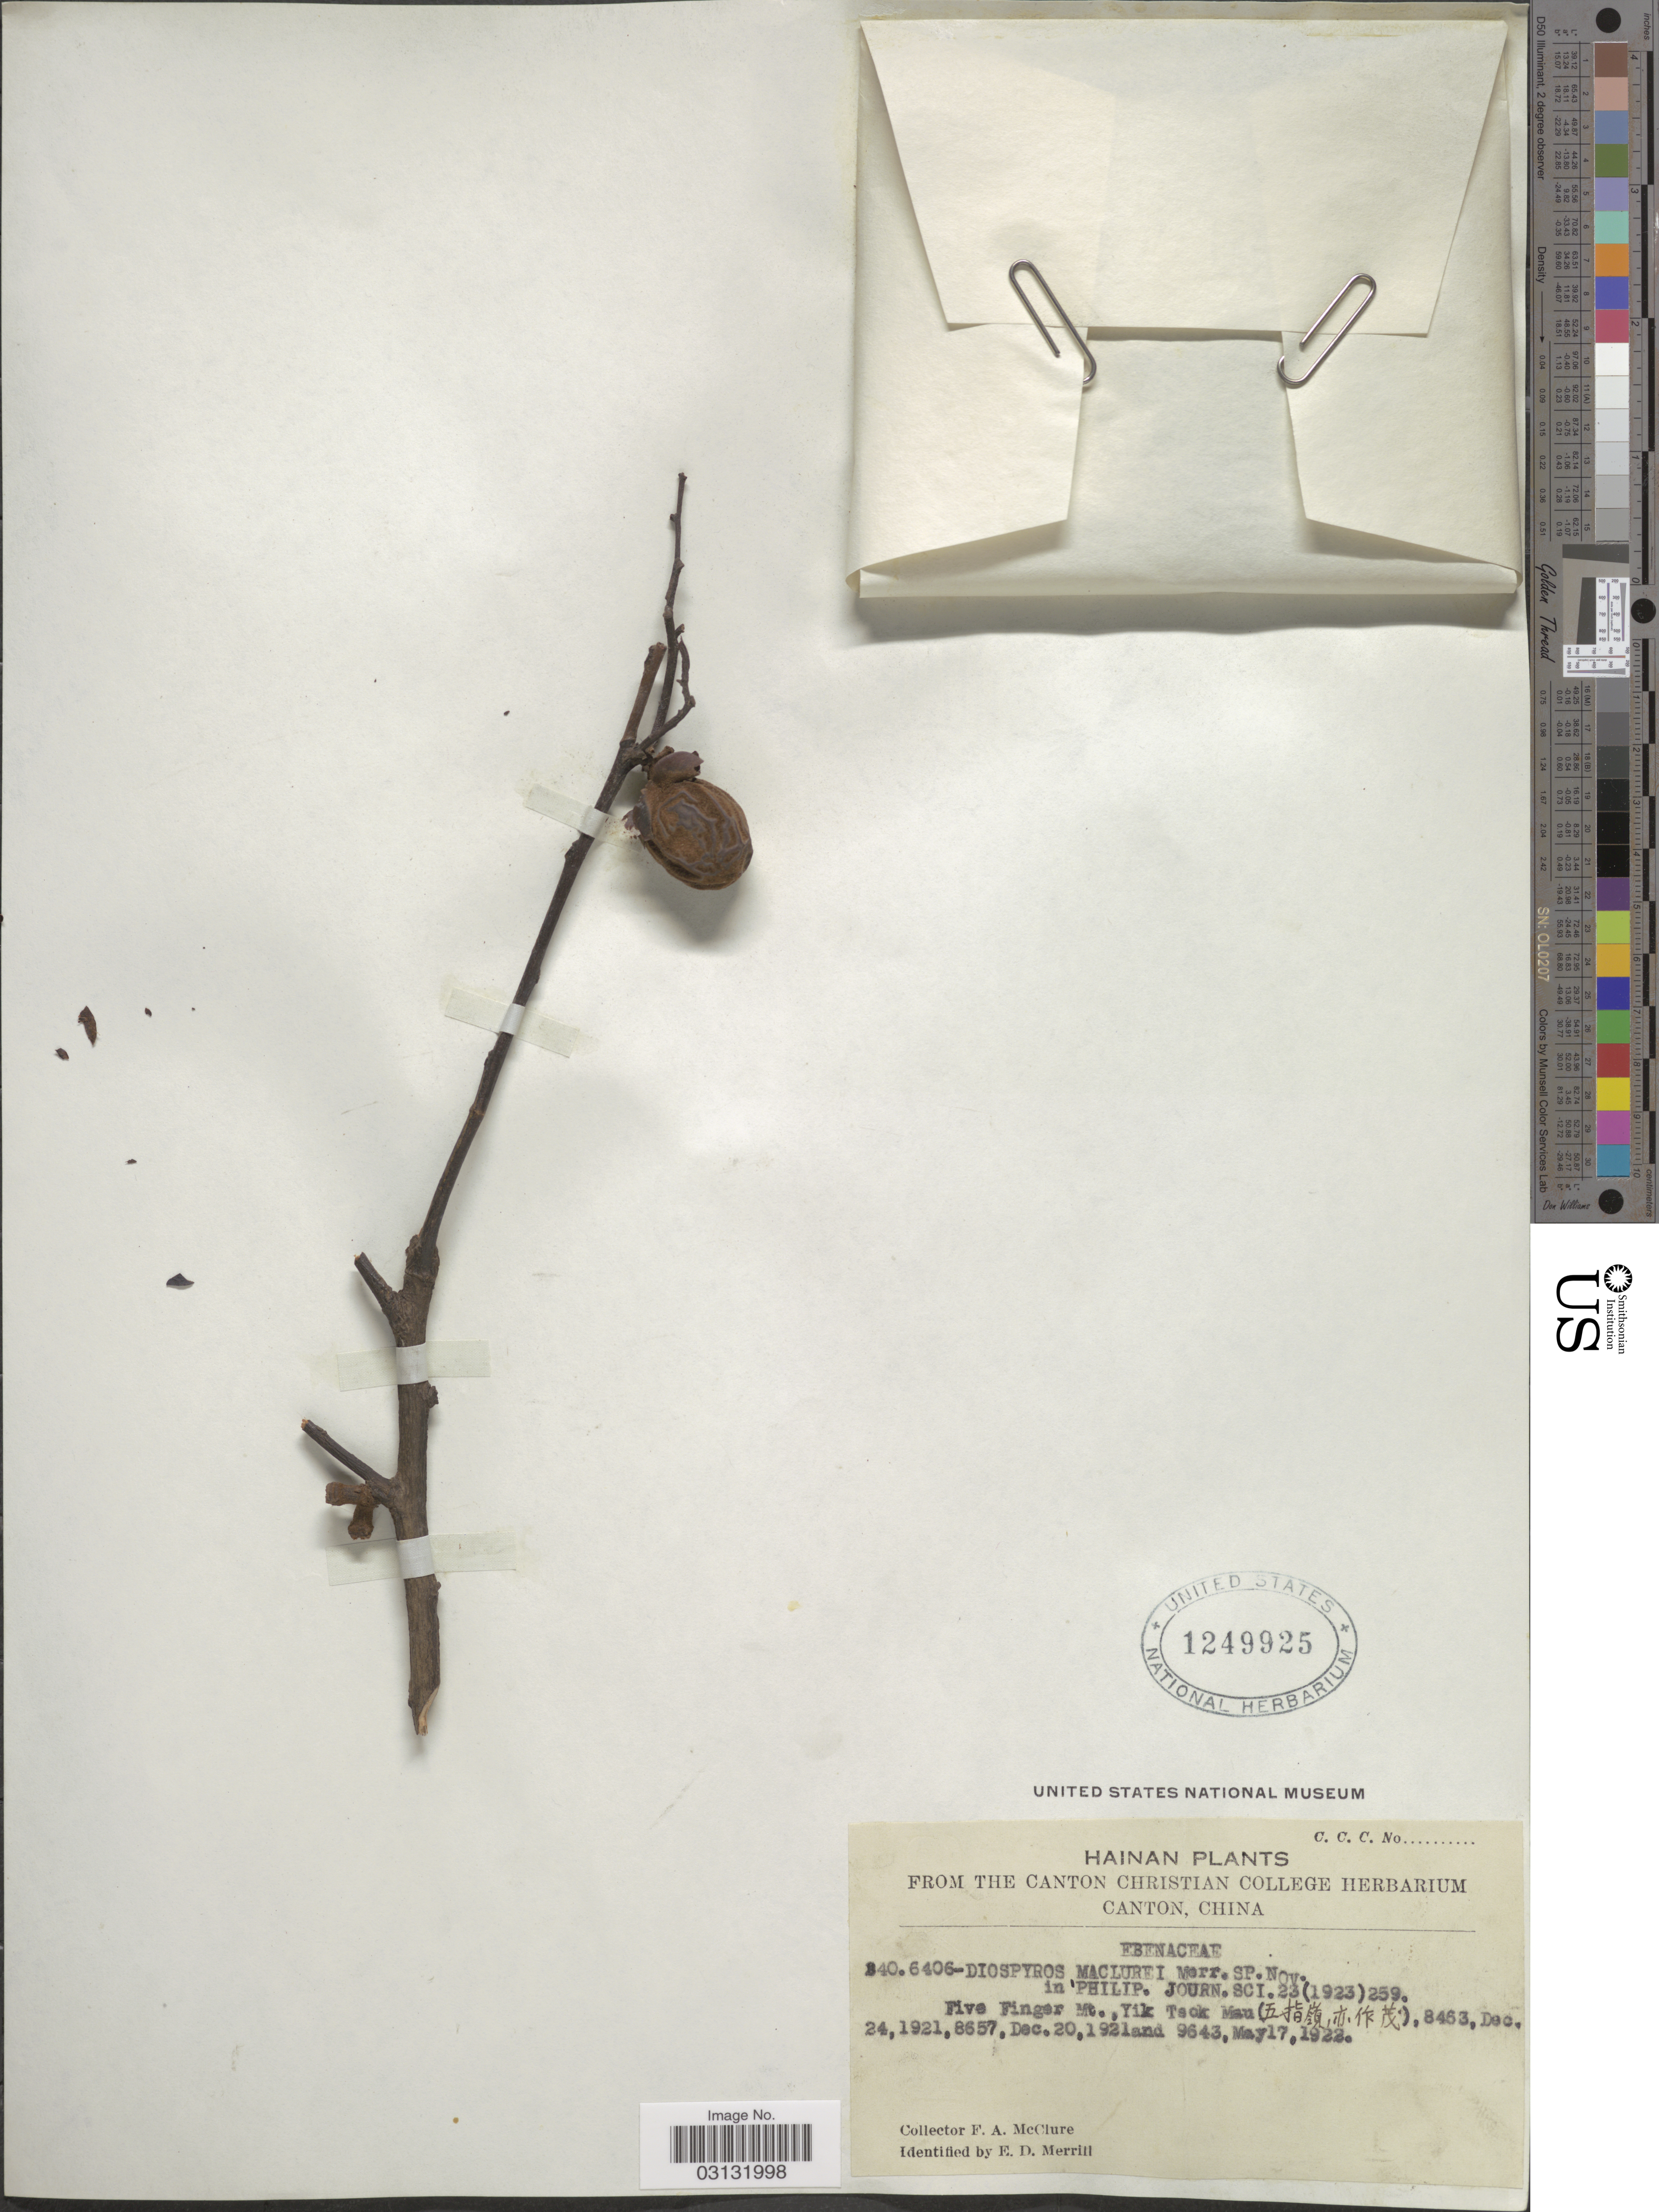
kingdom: Plantae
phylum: Tracheophyta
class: Magnoliopsida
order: Ericales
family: Ebenaceae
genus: Diospyros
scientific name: Diospyros maclurei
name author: Merr.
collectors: F. A. McClure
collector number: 8463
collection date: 1921-12-24/1922-05-17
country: China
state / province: Hainan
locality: Five Finger Mt., Yik Tsok Mau.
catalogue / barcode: US 1249925